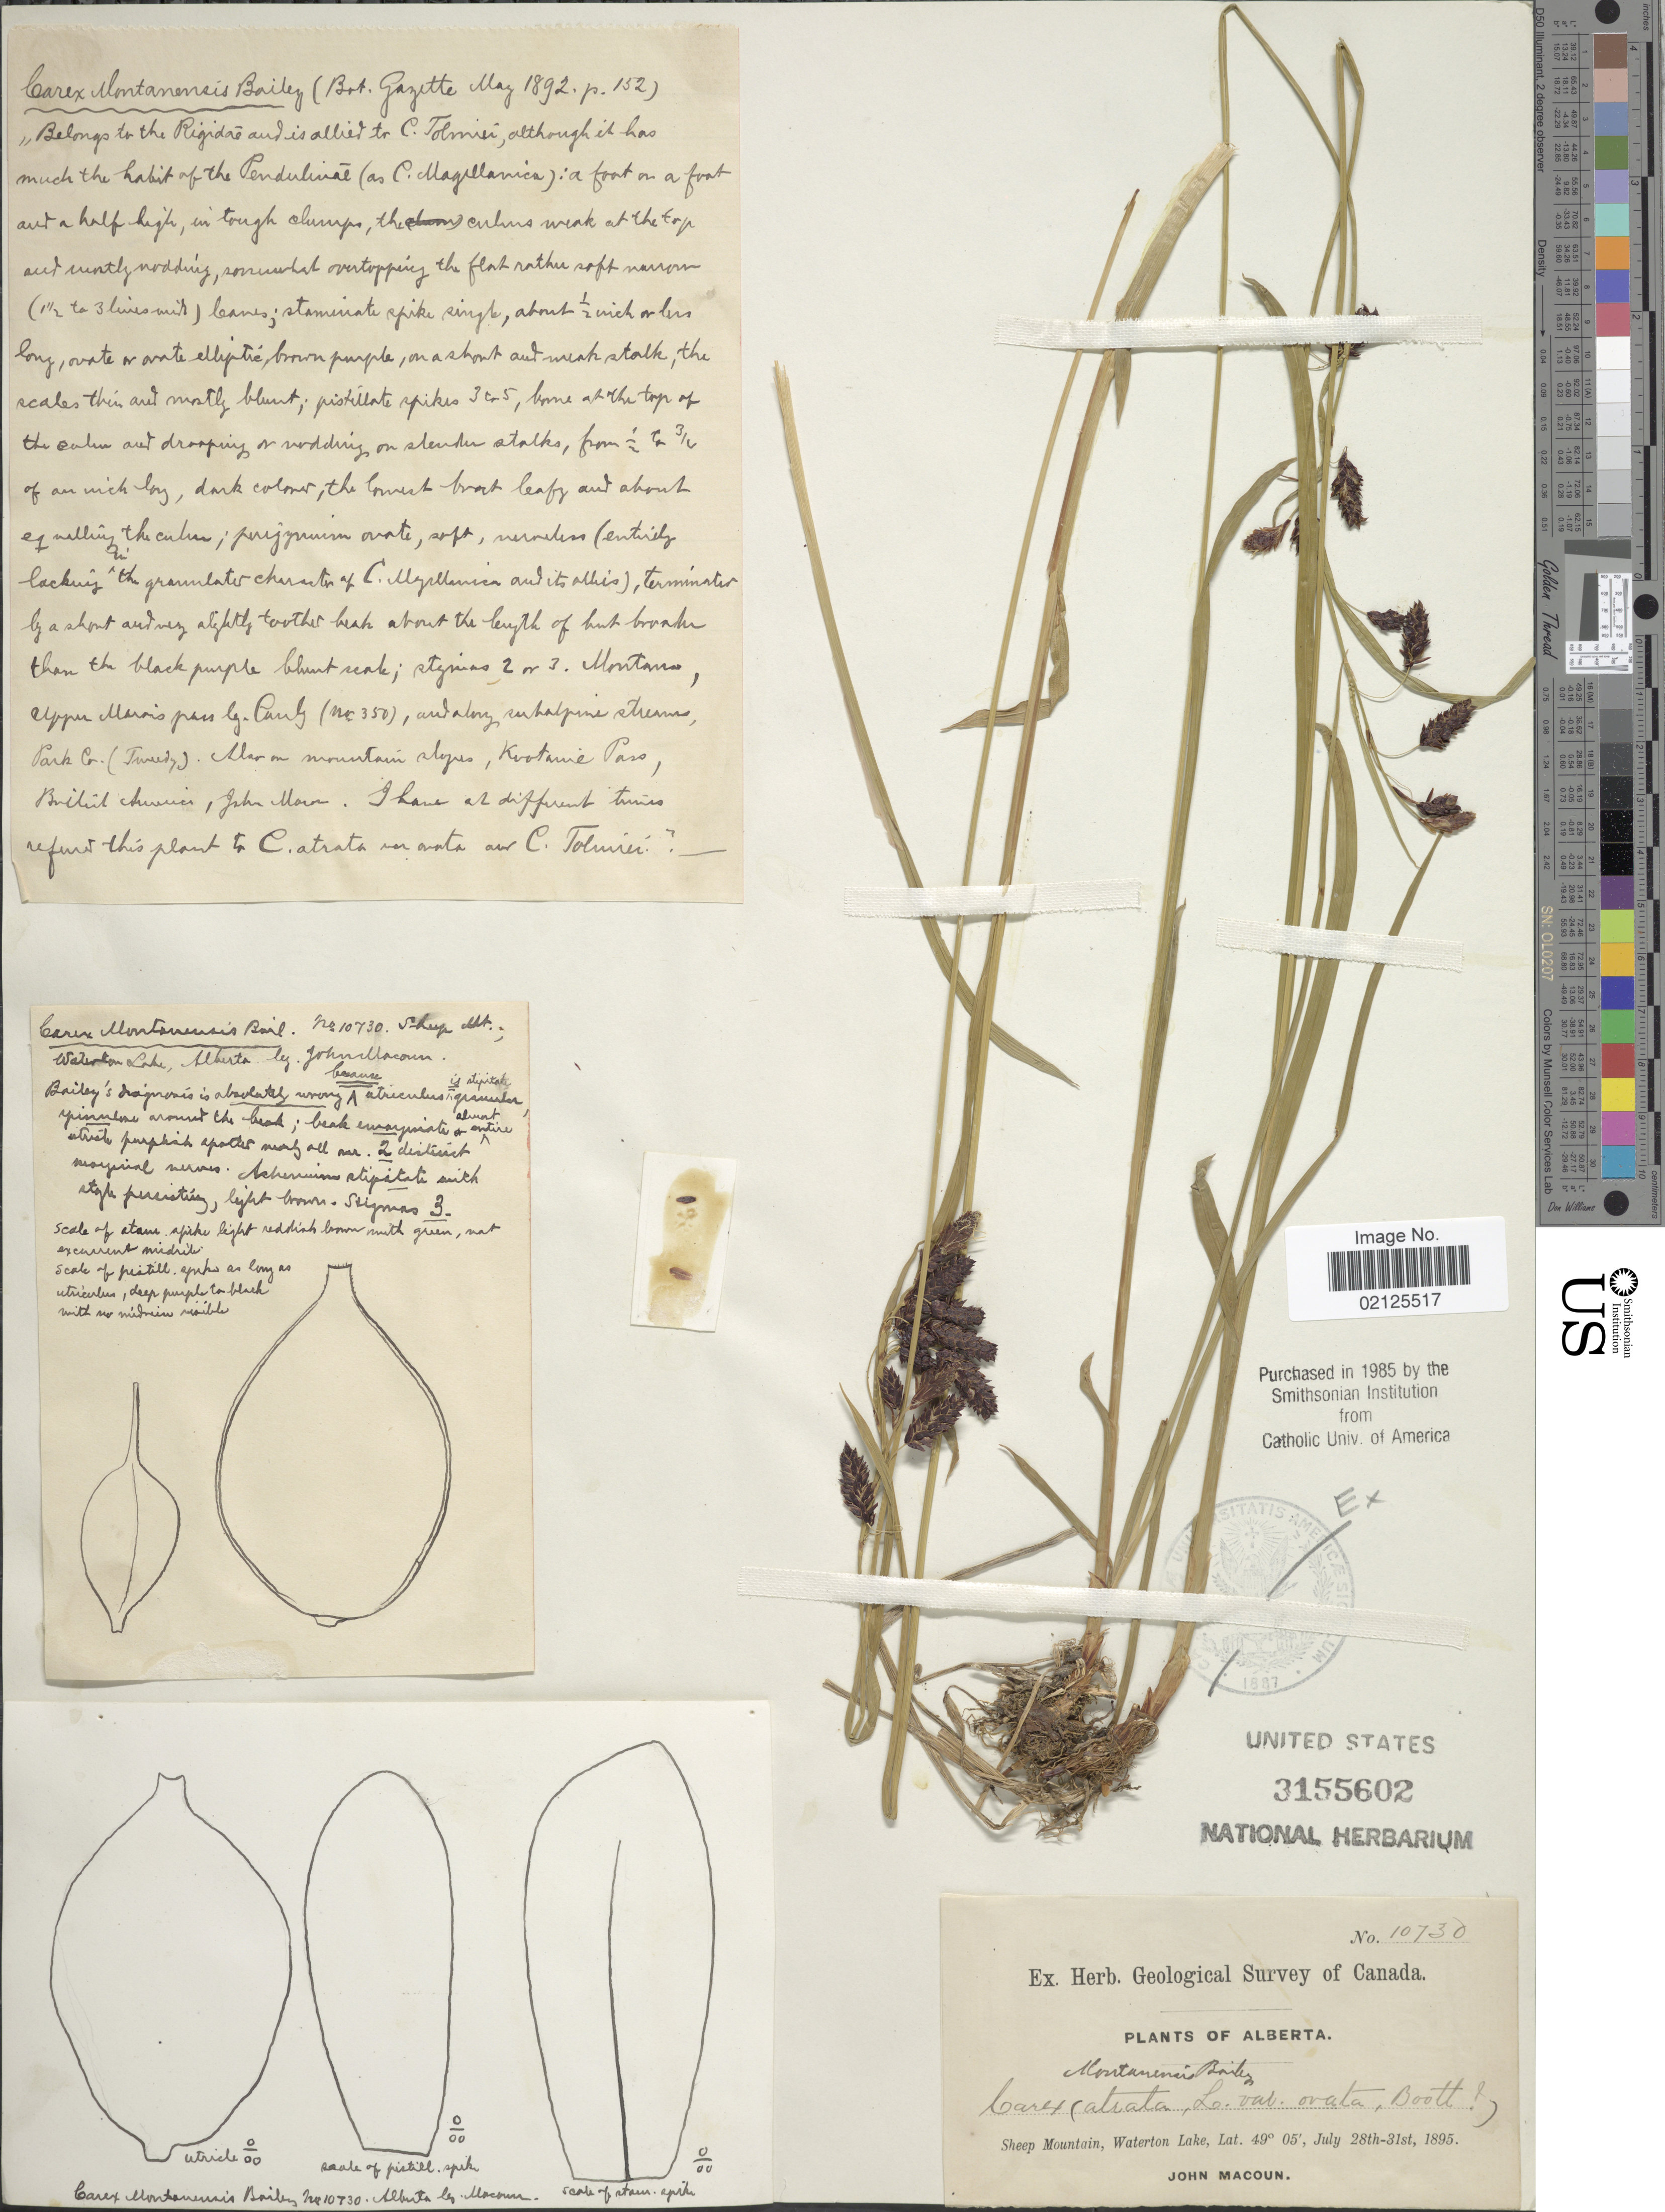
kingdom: Plantae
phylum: Tracheophyta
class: Liliopsida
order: Poales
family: Cyperaceae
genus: Carex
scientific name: Carex podocarpa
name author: R. Br.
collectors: J. Macoun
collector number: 10730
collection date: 1895-07-28/1895-07-31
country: Canada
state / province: Alberta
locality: Sheep Mountain, Waterton Lake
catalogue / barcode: US 3155602